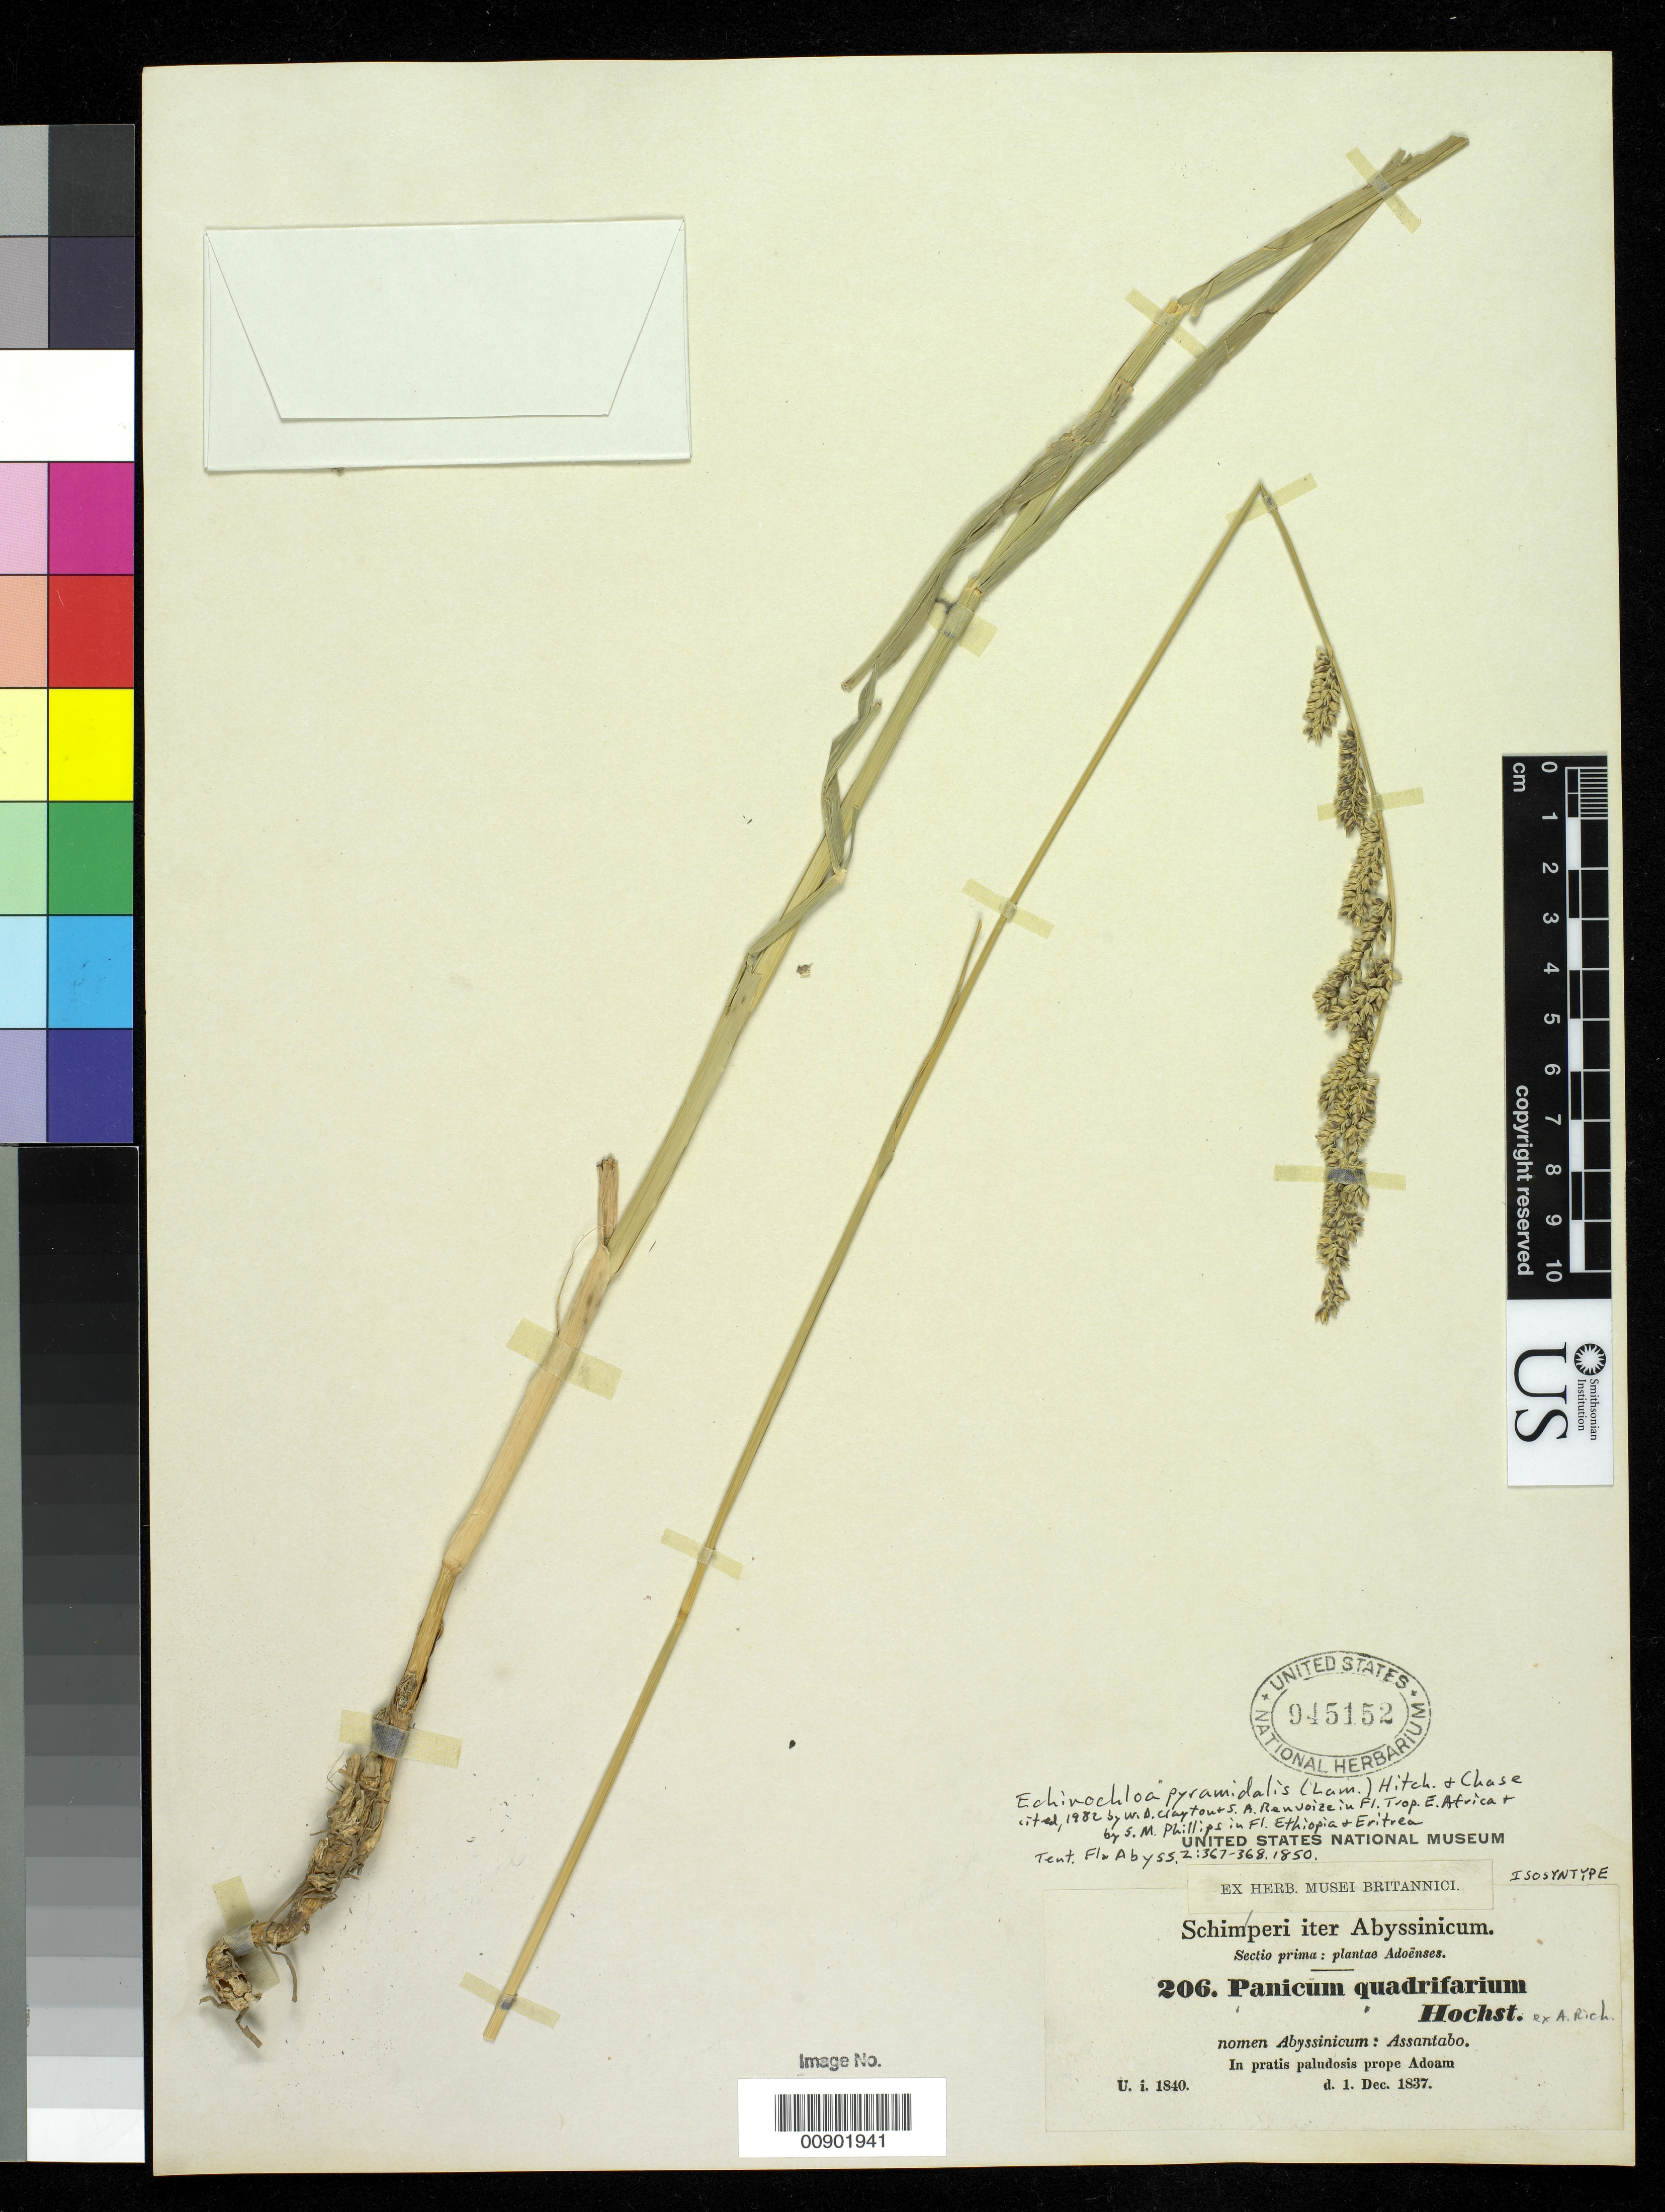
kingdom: Plantae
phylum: Tracheophyta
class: Liliopsida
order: Poales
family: Poaceae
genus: Panicum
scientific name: Panicum quadrifarium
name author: Hochst. ex A. Rich.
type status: Isosyntype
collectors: G. W. Schimper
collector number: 206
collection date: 1837-12-01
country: Ethiopia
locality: In pratis paludosis prope Adoam.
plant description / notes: Currently accepted name as cited by W.D. Clayton & S.A. Renvoize in Fl. Trop. E. Africa (1982) & S.M. Phillips in Fl. Ethiopia & Eritrea (1995).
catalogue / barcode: US 945152